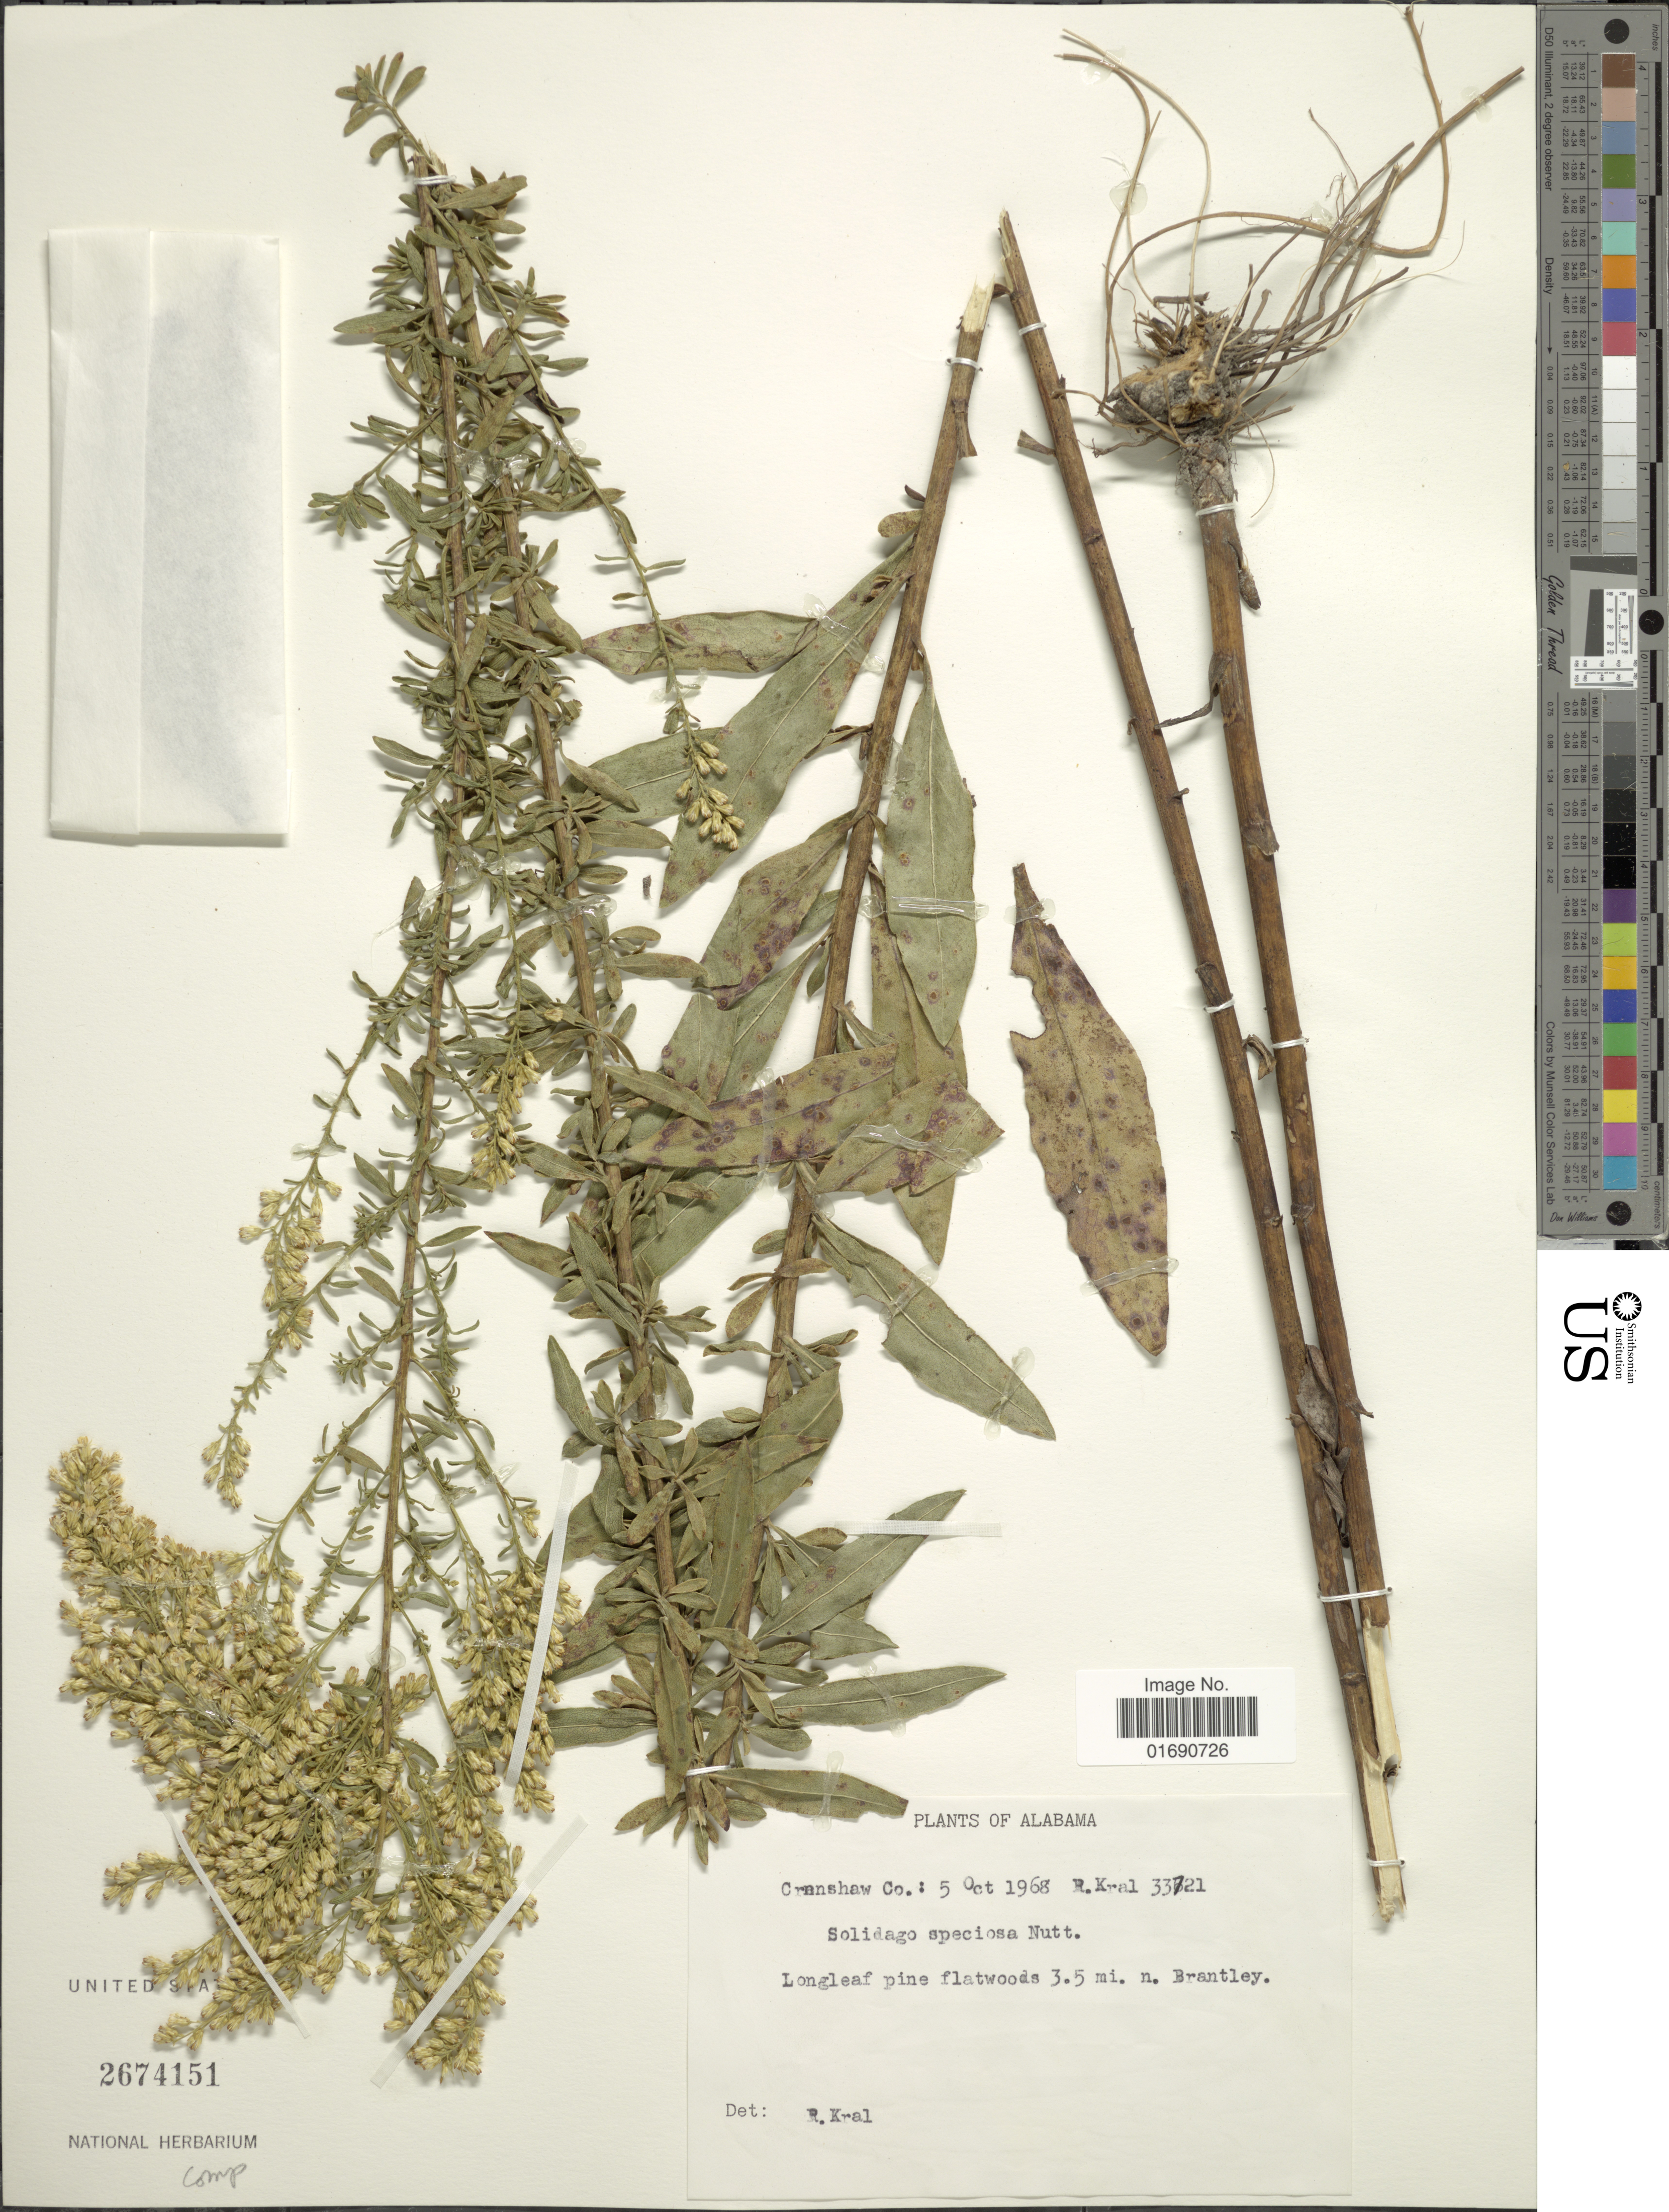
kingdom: Plantae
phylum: Tracheophyta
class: Magnoliopsida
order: Asterales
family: Asteraceae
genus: Solidago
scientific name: Solidago speciosa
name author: Nutt.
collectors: R. Kral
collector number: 33721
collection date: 1968-10-05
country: United States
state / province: Alabama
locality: Longleef pine flatwoods 3.5 mi. n. Brantley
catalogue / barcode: US 2674151